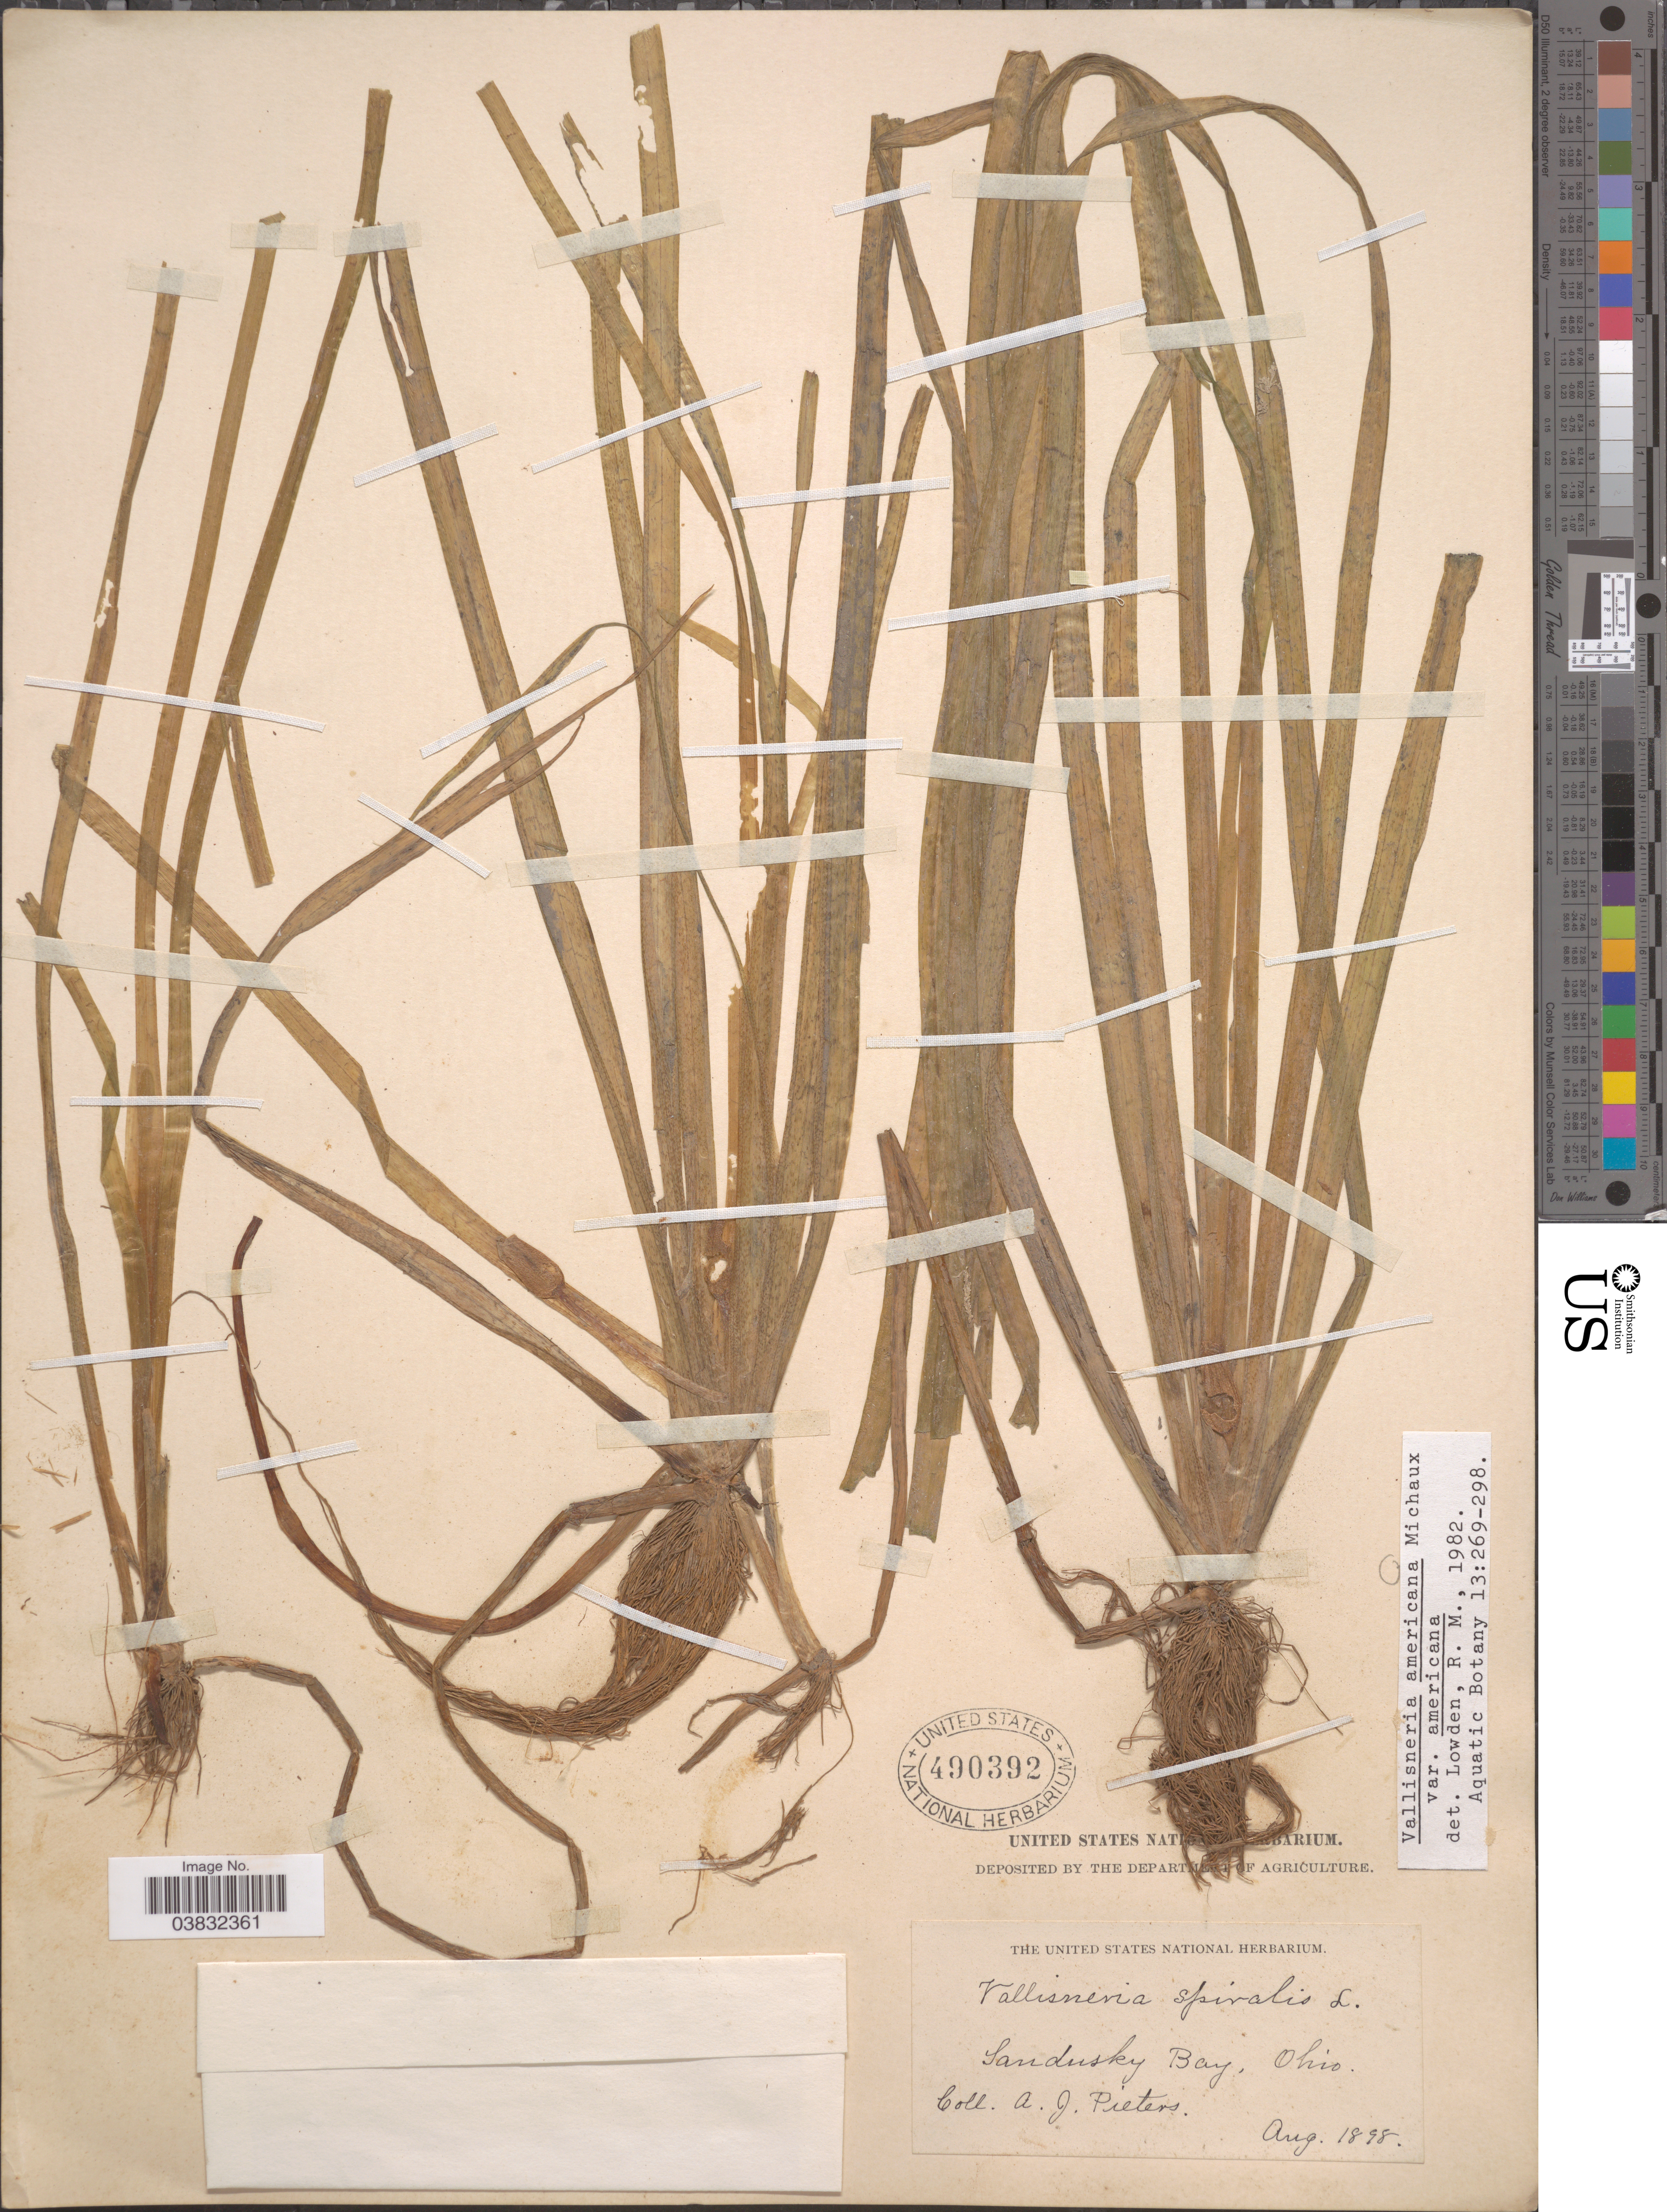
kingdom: Plantae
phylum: Tracheophyta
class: Liliopsida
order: Alismatales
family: Hydrocharitaceae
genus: Vallisneria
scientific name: Vallisneria americana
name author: Michx.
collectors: A. Pieters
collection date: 1898-08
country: United States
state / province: Ohio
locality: Sandusky Bay.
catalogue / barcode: US 490392